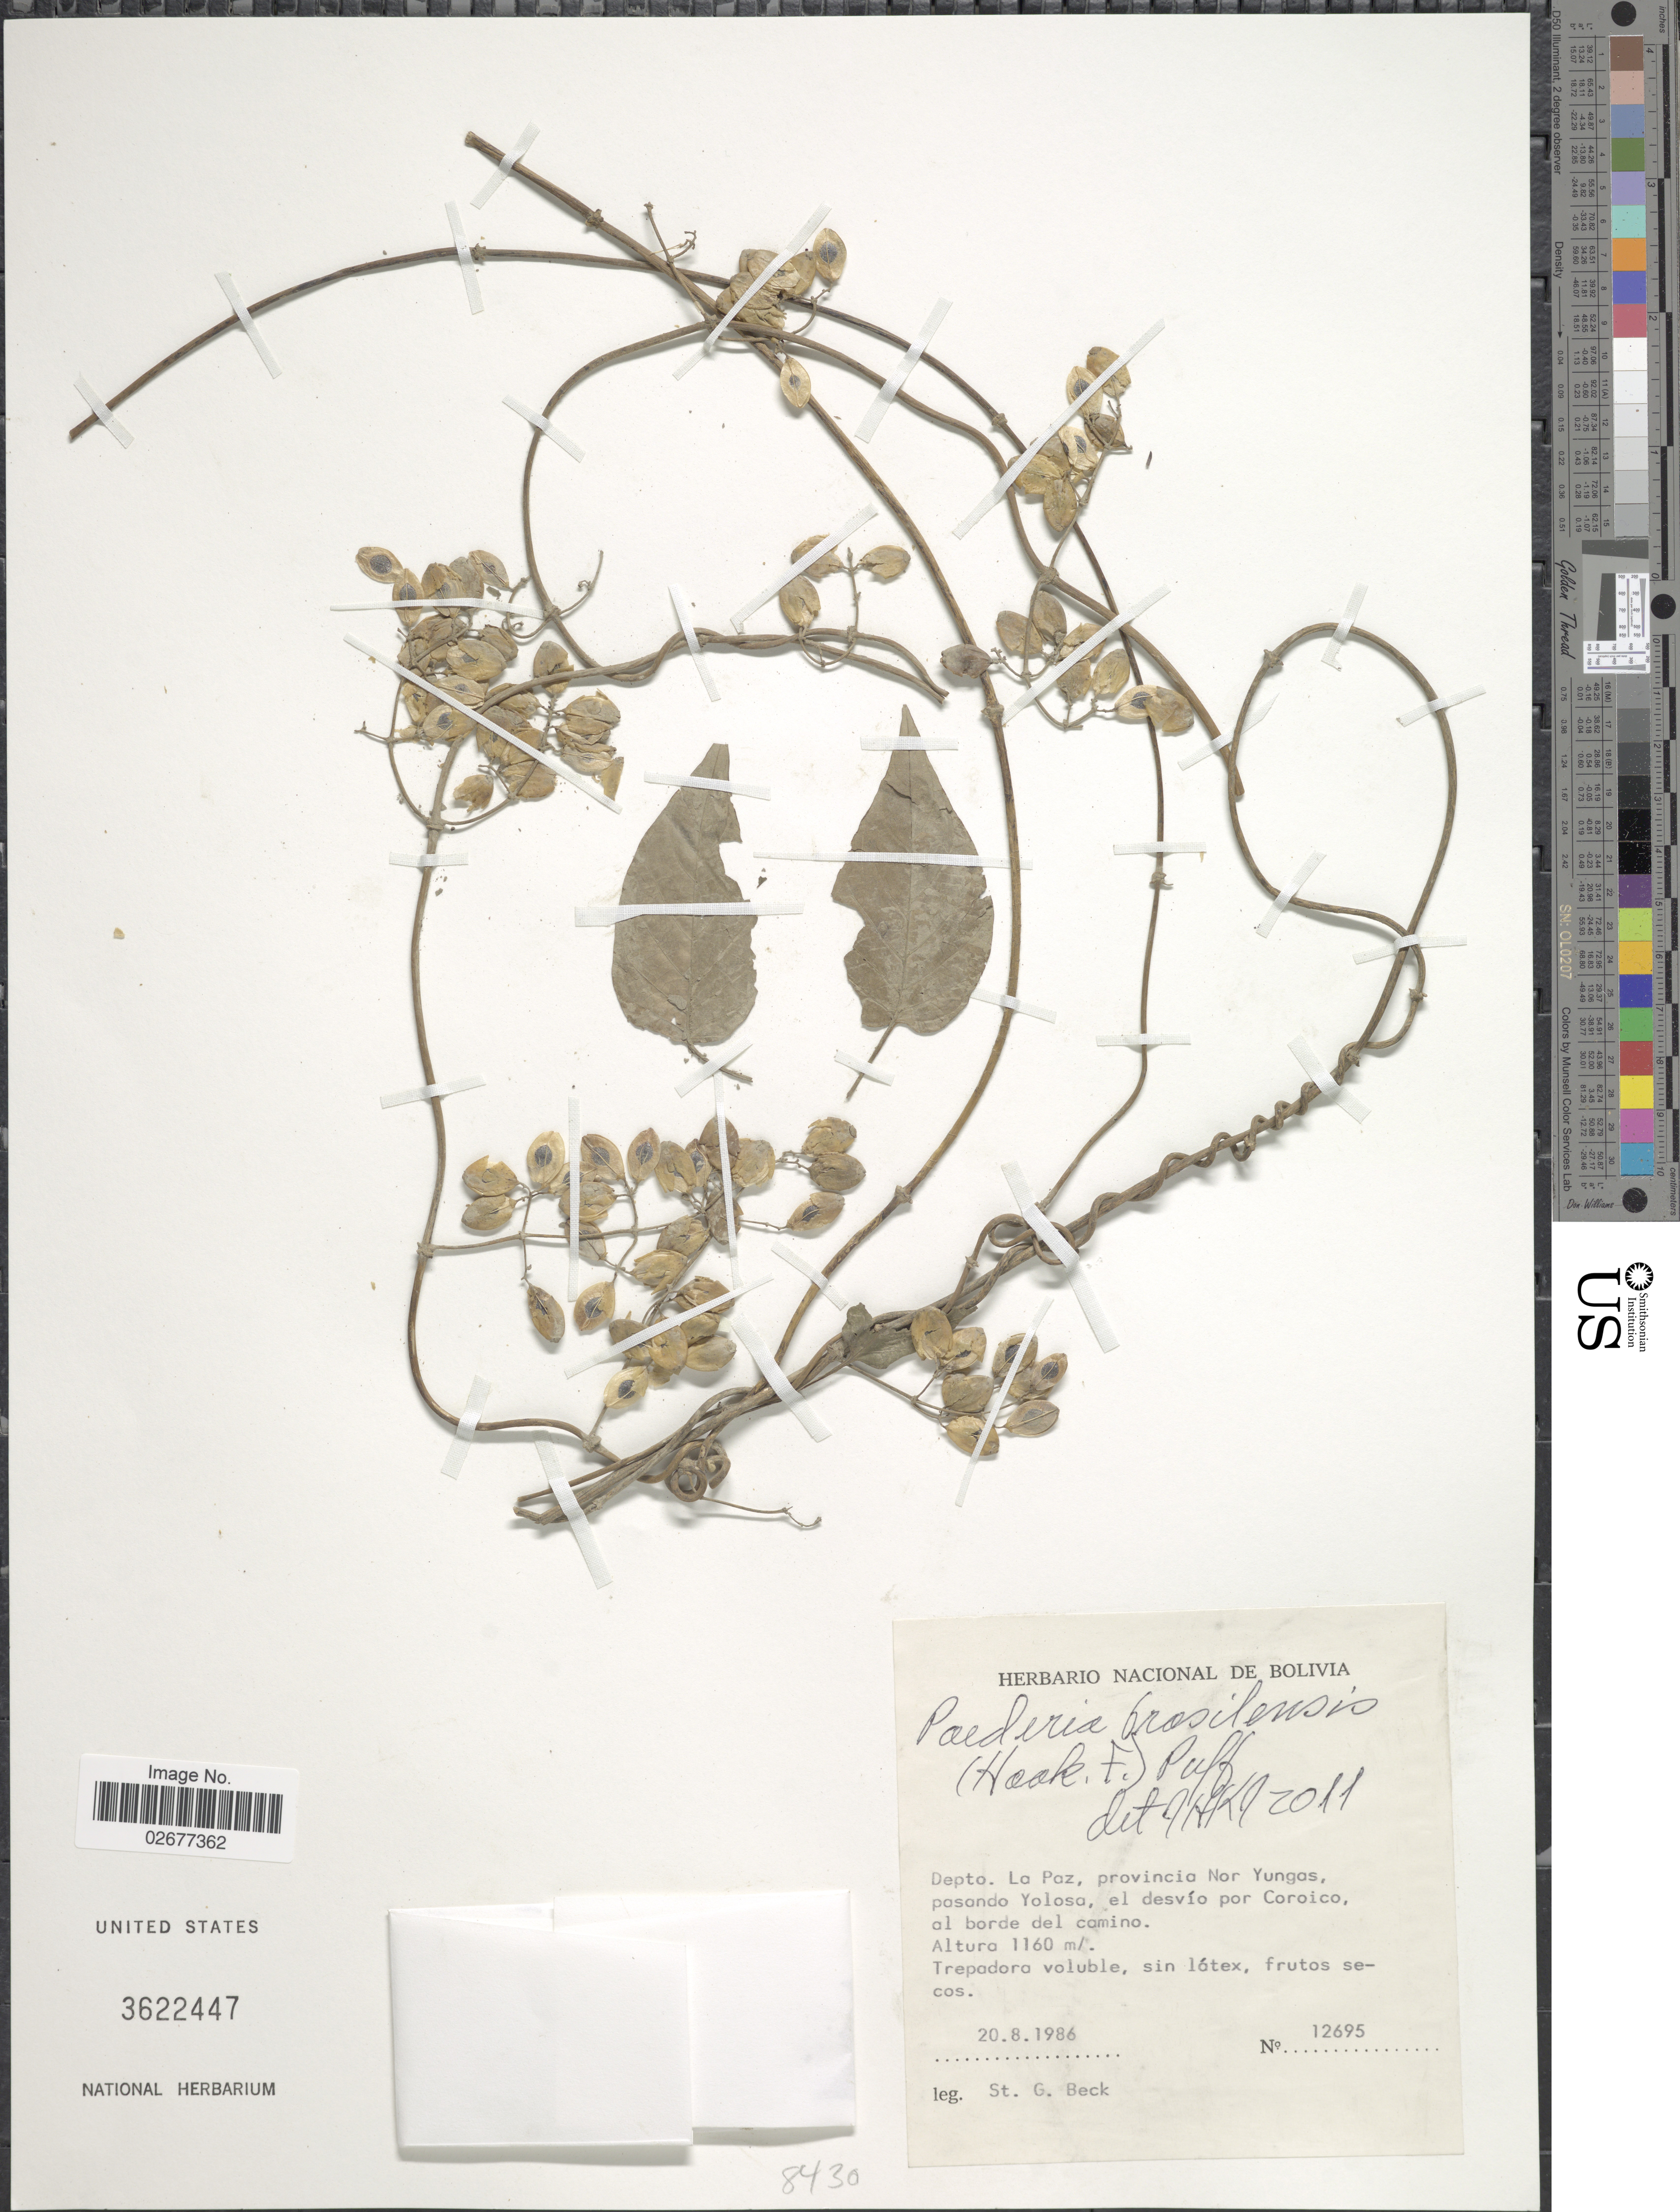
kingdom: Plantae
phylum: Tracheophyta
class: Magnoliopsida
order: Gentianales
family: Rubiaceae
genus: Paederia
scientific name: Paederia brasiliensis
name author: (Hook. f.) Puff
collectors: S. G. Beck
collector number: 12695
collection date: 1986-08-20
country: Bolivia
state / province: La Paz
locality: Depto. La Paz, provincia Nor Yungas, posando Yoloso, el desvio por Coroico, al borde del camino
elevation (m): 1160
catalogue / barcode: US 3622447